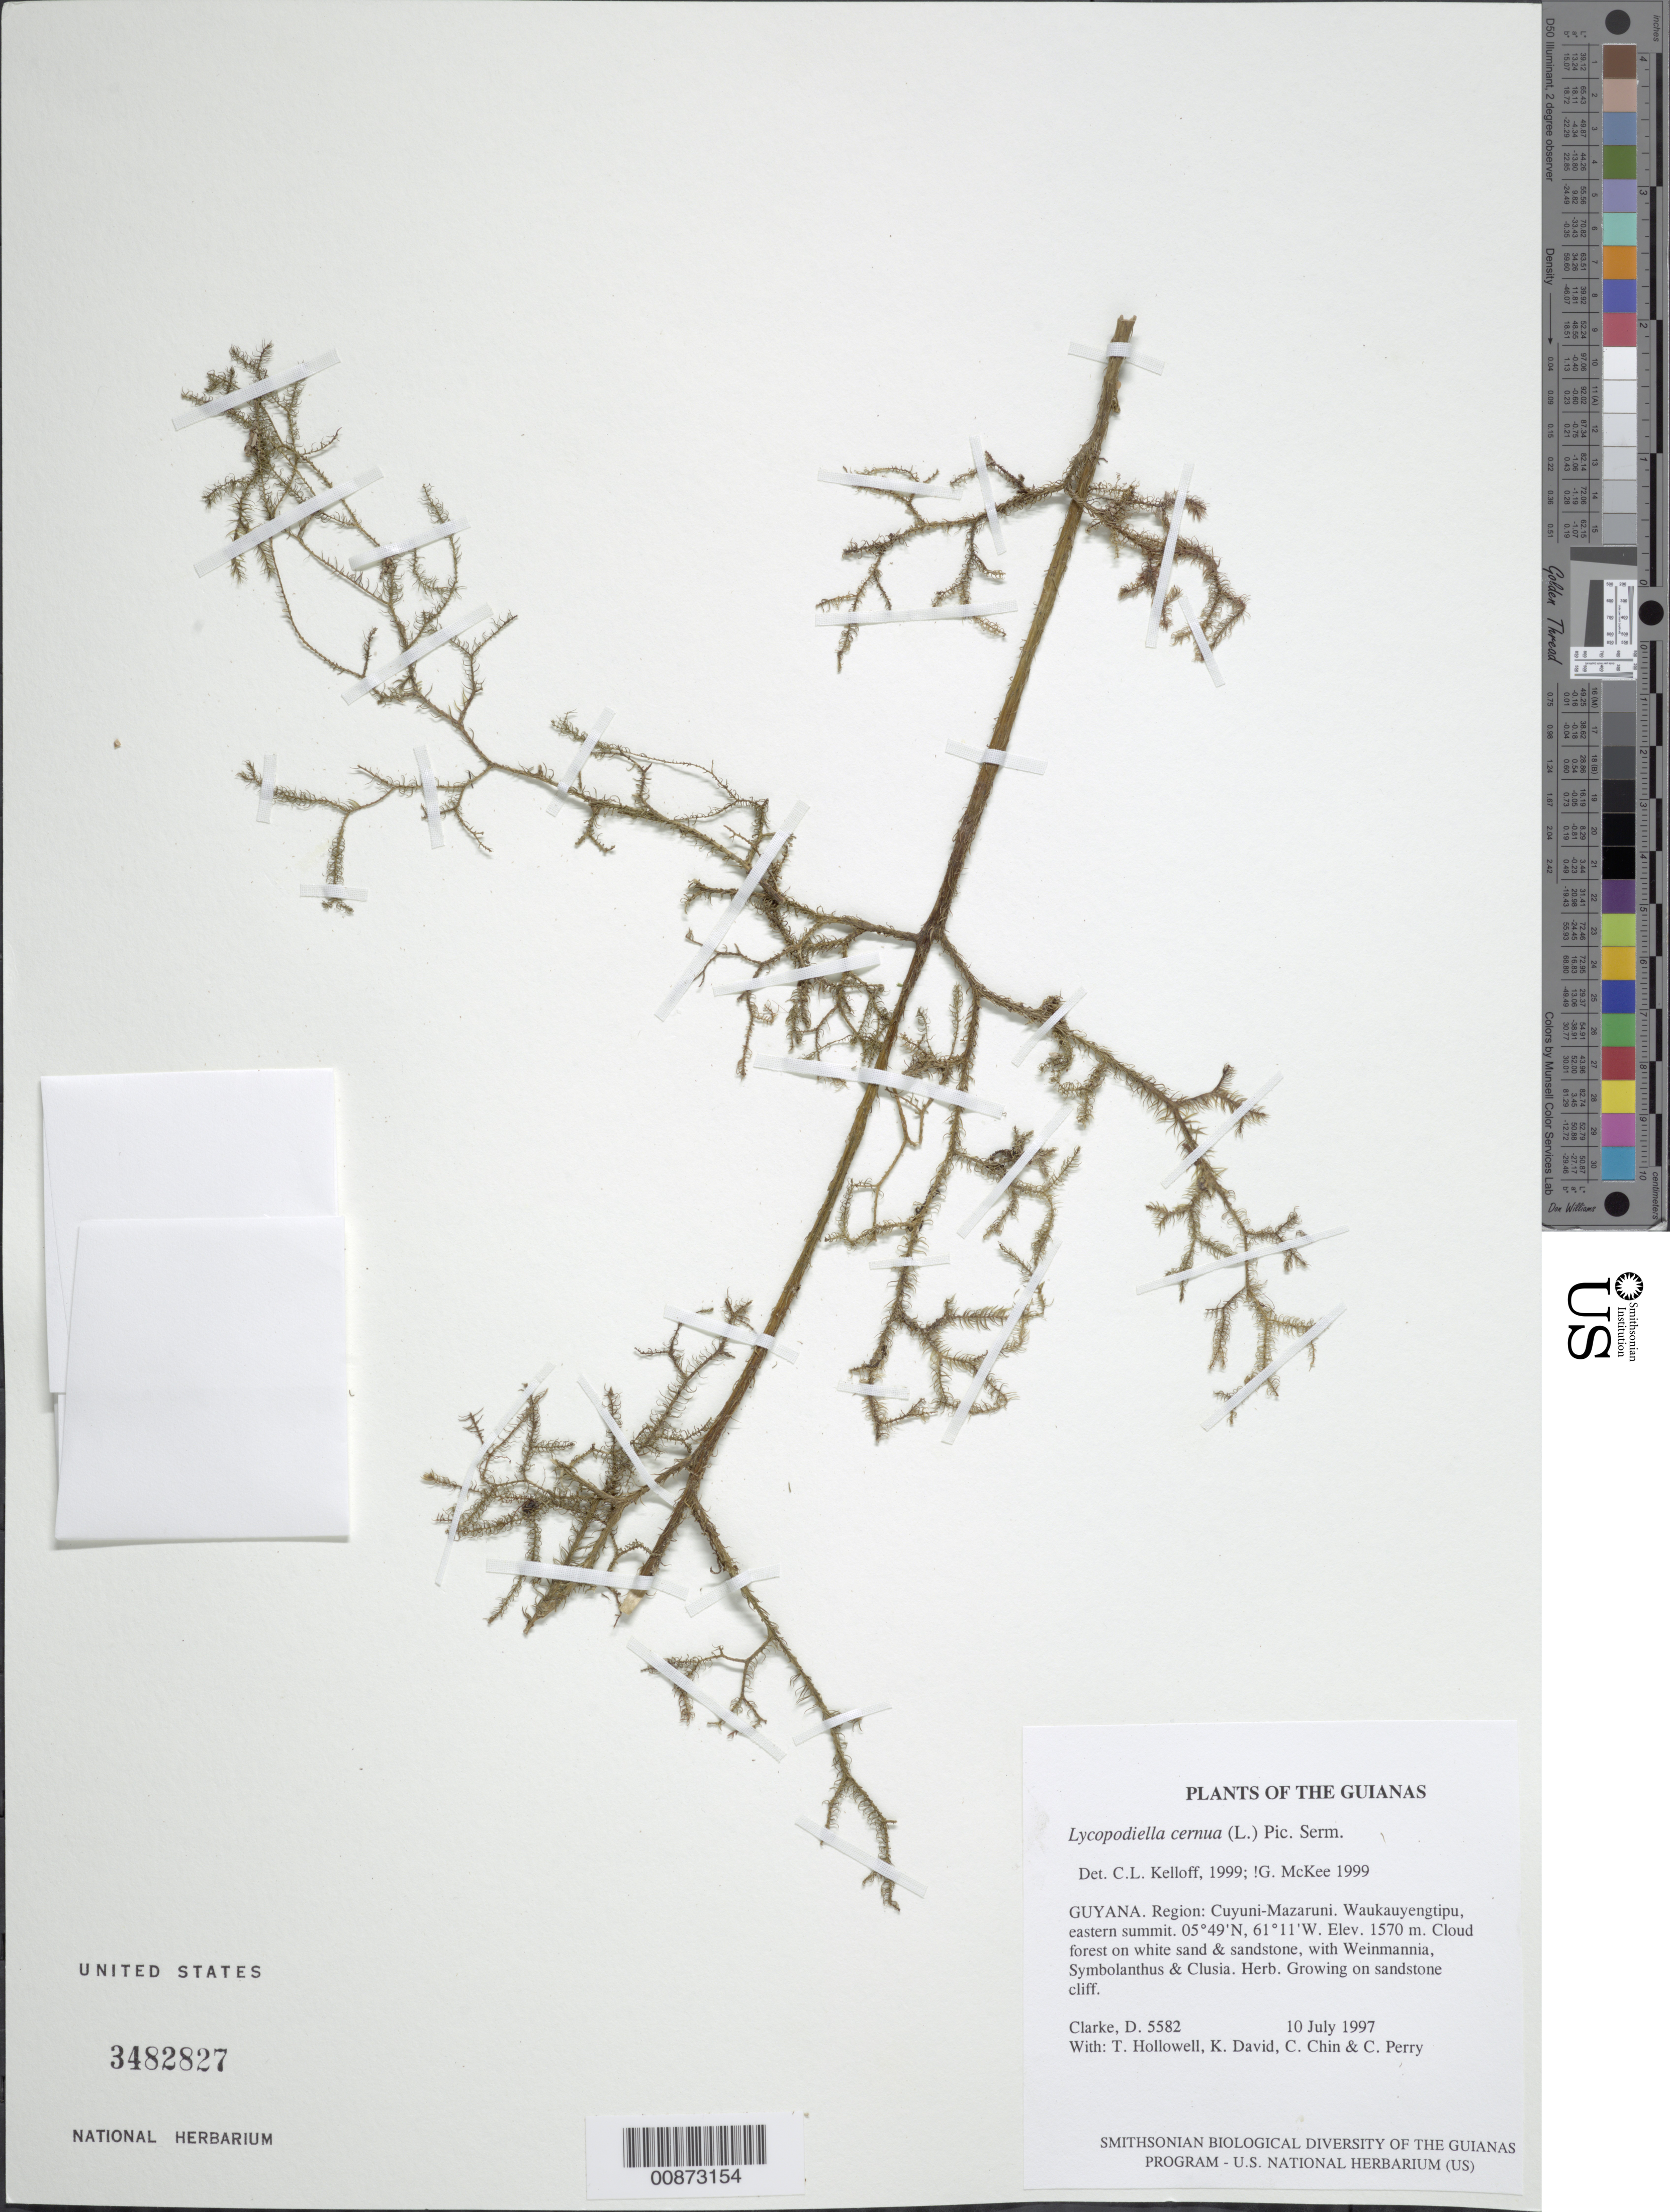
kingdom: Plantae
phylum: Tracheophyta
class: Lycopodiopsida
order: Lycopodiales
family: Lycopodiaceae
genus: Palhinhaea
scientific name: Palhinhaea cernua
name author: (L.) Vasc. & Franco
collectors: H. D. Clarke, T. Hollowell, K. David, C. Chin & C. Perry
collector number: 5582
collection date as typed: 10 July 1997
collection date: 1997-07-10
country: Guyana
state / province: Cuyuni-Mazaruni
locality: Waukauyengtipu, eastern summit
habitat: Cloud forest on white sand & sandstone, with Weinmannia, Symbolanthus & Clusia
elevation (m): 1570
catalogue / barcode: US 3482827